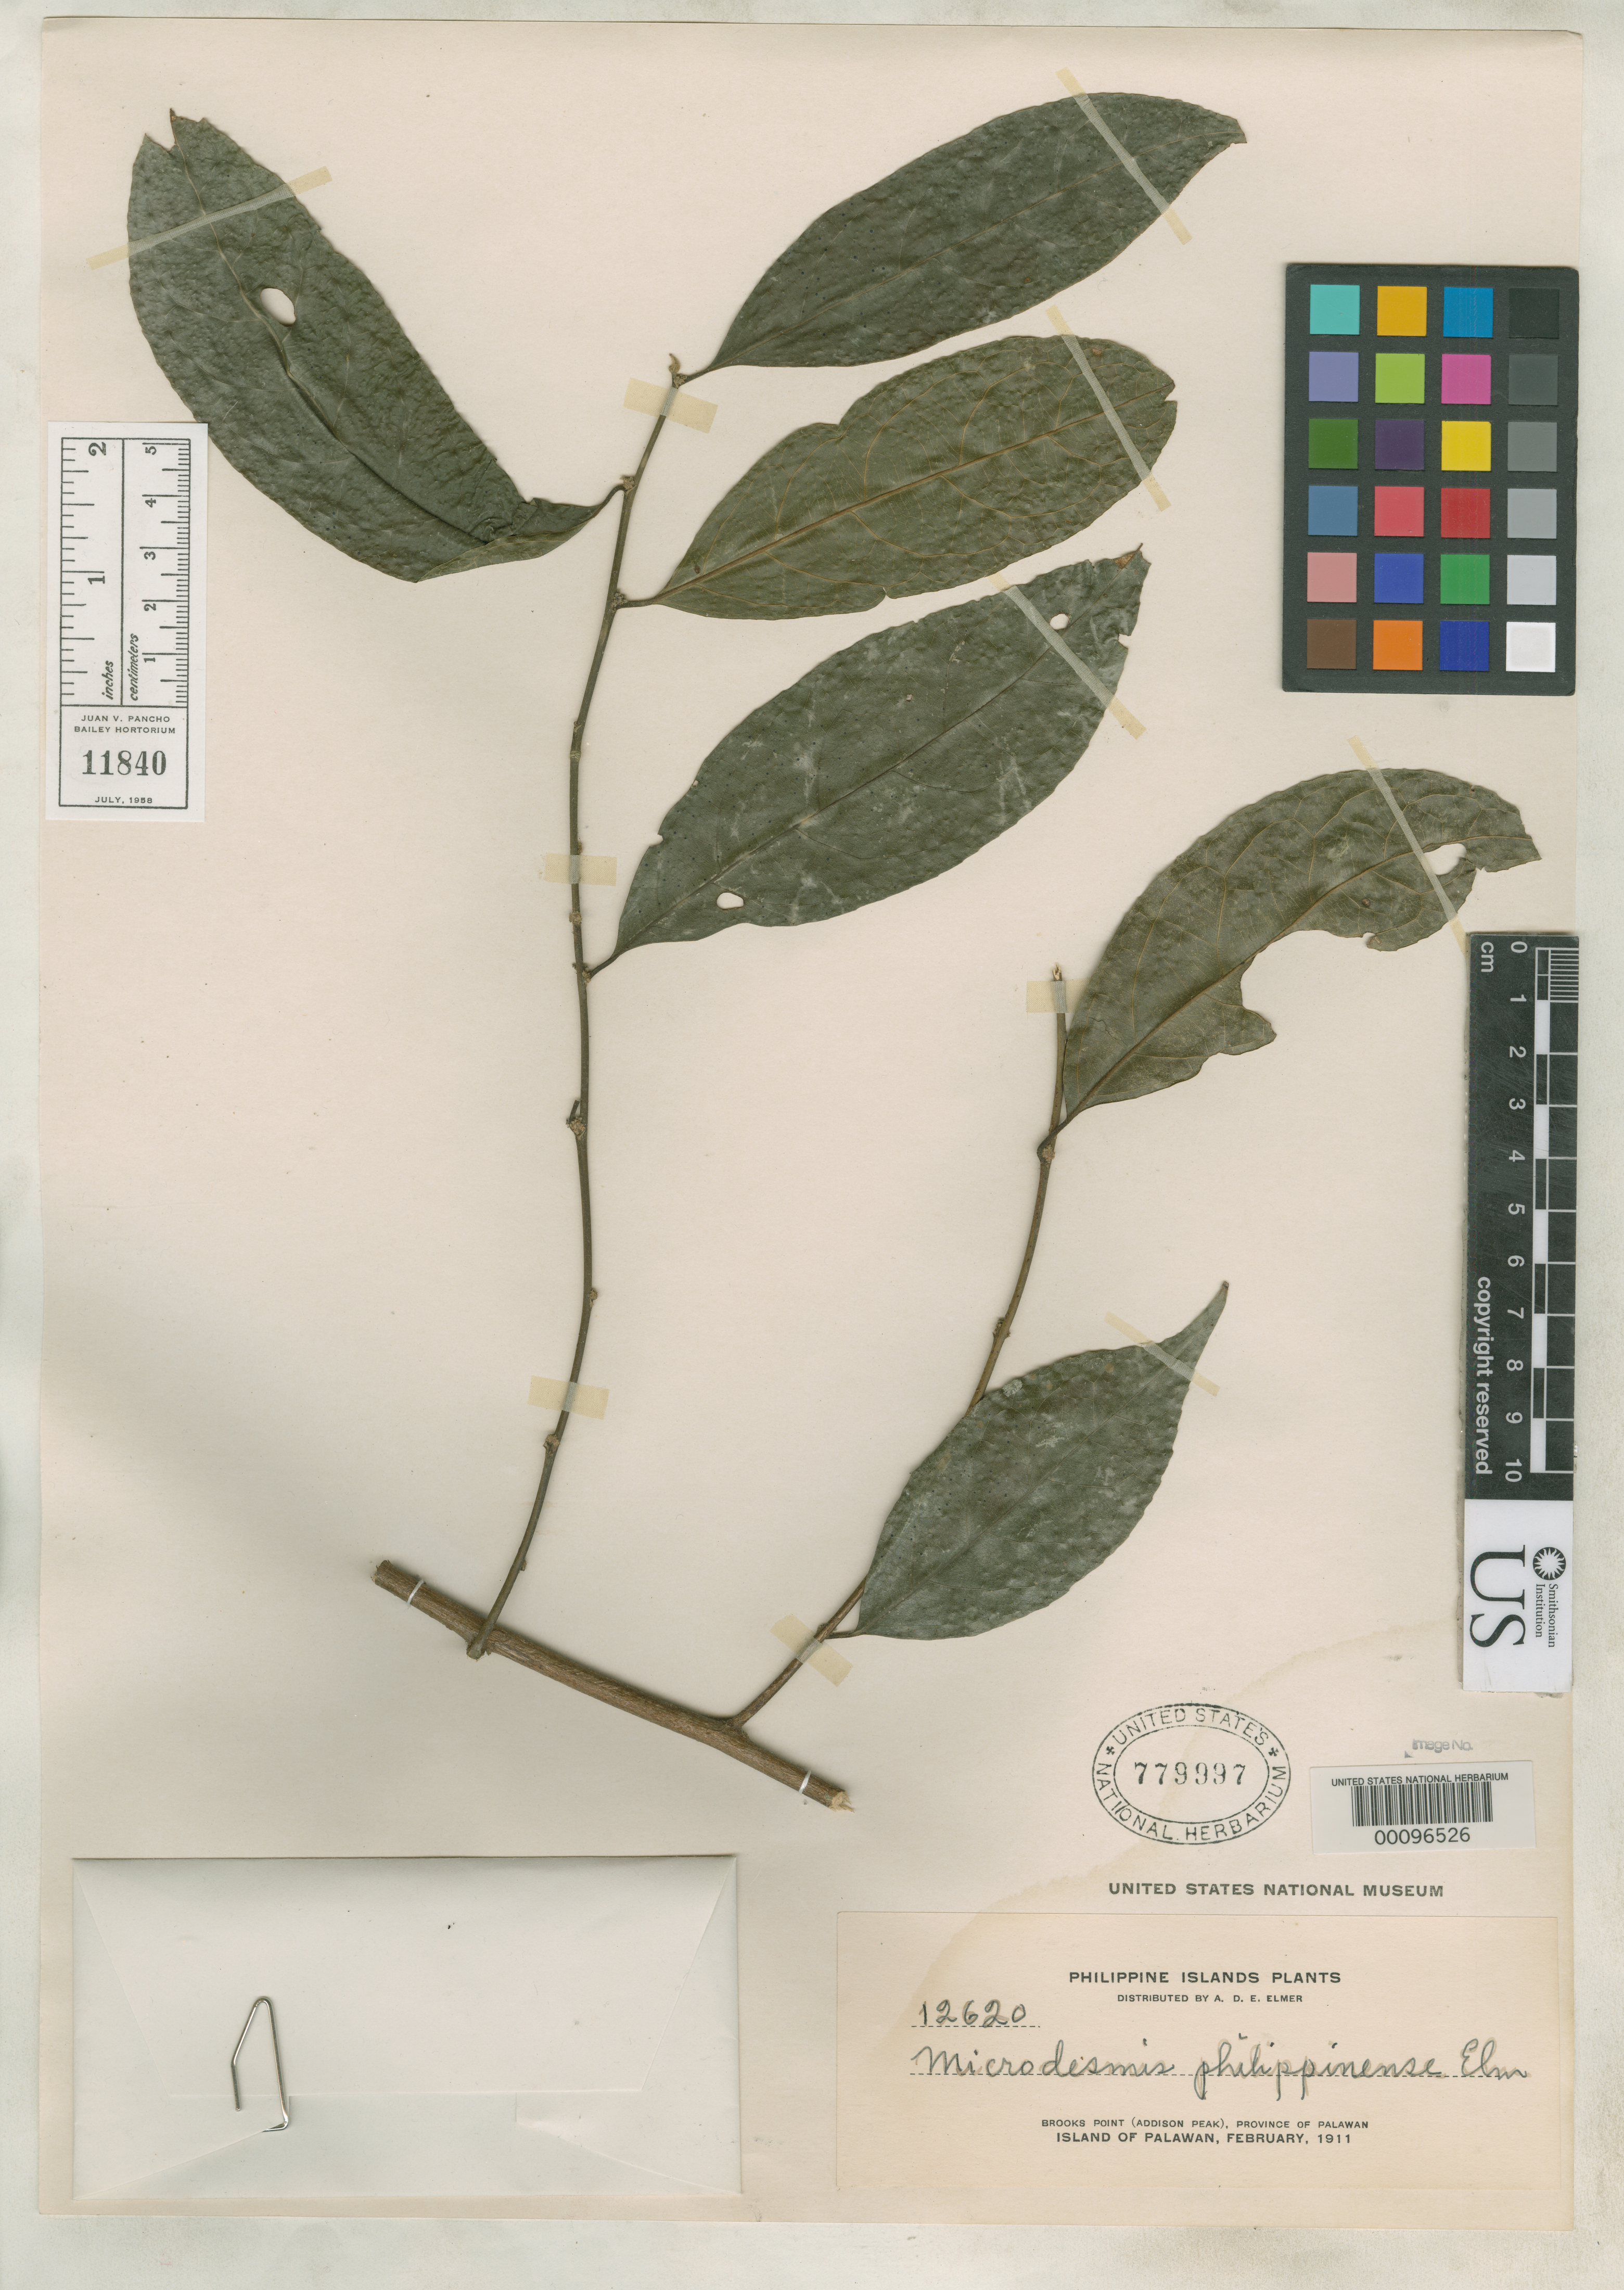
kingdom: Plantae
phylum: Tracheophyta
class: Magnoliopsida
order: Malpighiales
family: Pandaceae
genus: Microdesmis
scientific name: Microdesmis philippinense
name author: Elmer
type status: Isosyntype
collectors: A. D. E. Elmer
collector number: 12620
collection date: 1911-02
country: Philippines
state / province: Mimaropa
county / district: Palawan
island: Palawan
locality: Brooks Point (Addison Peak), Province of Palawan, Island of Palawan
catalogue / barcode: US 779997